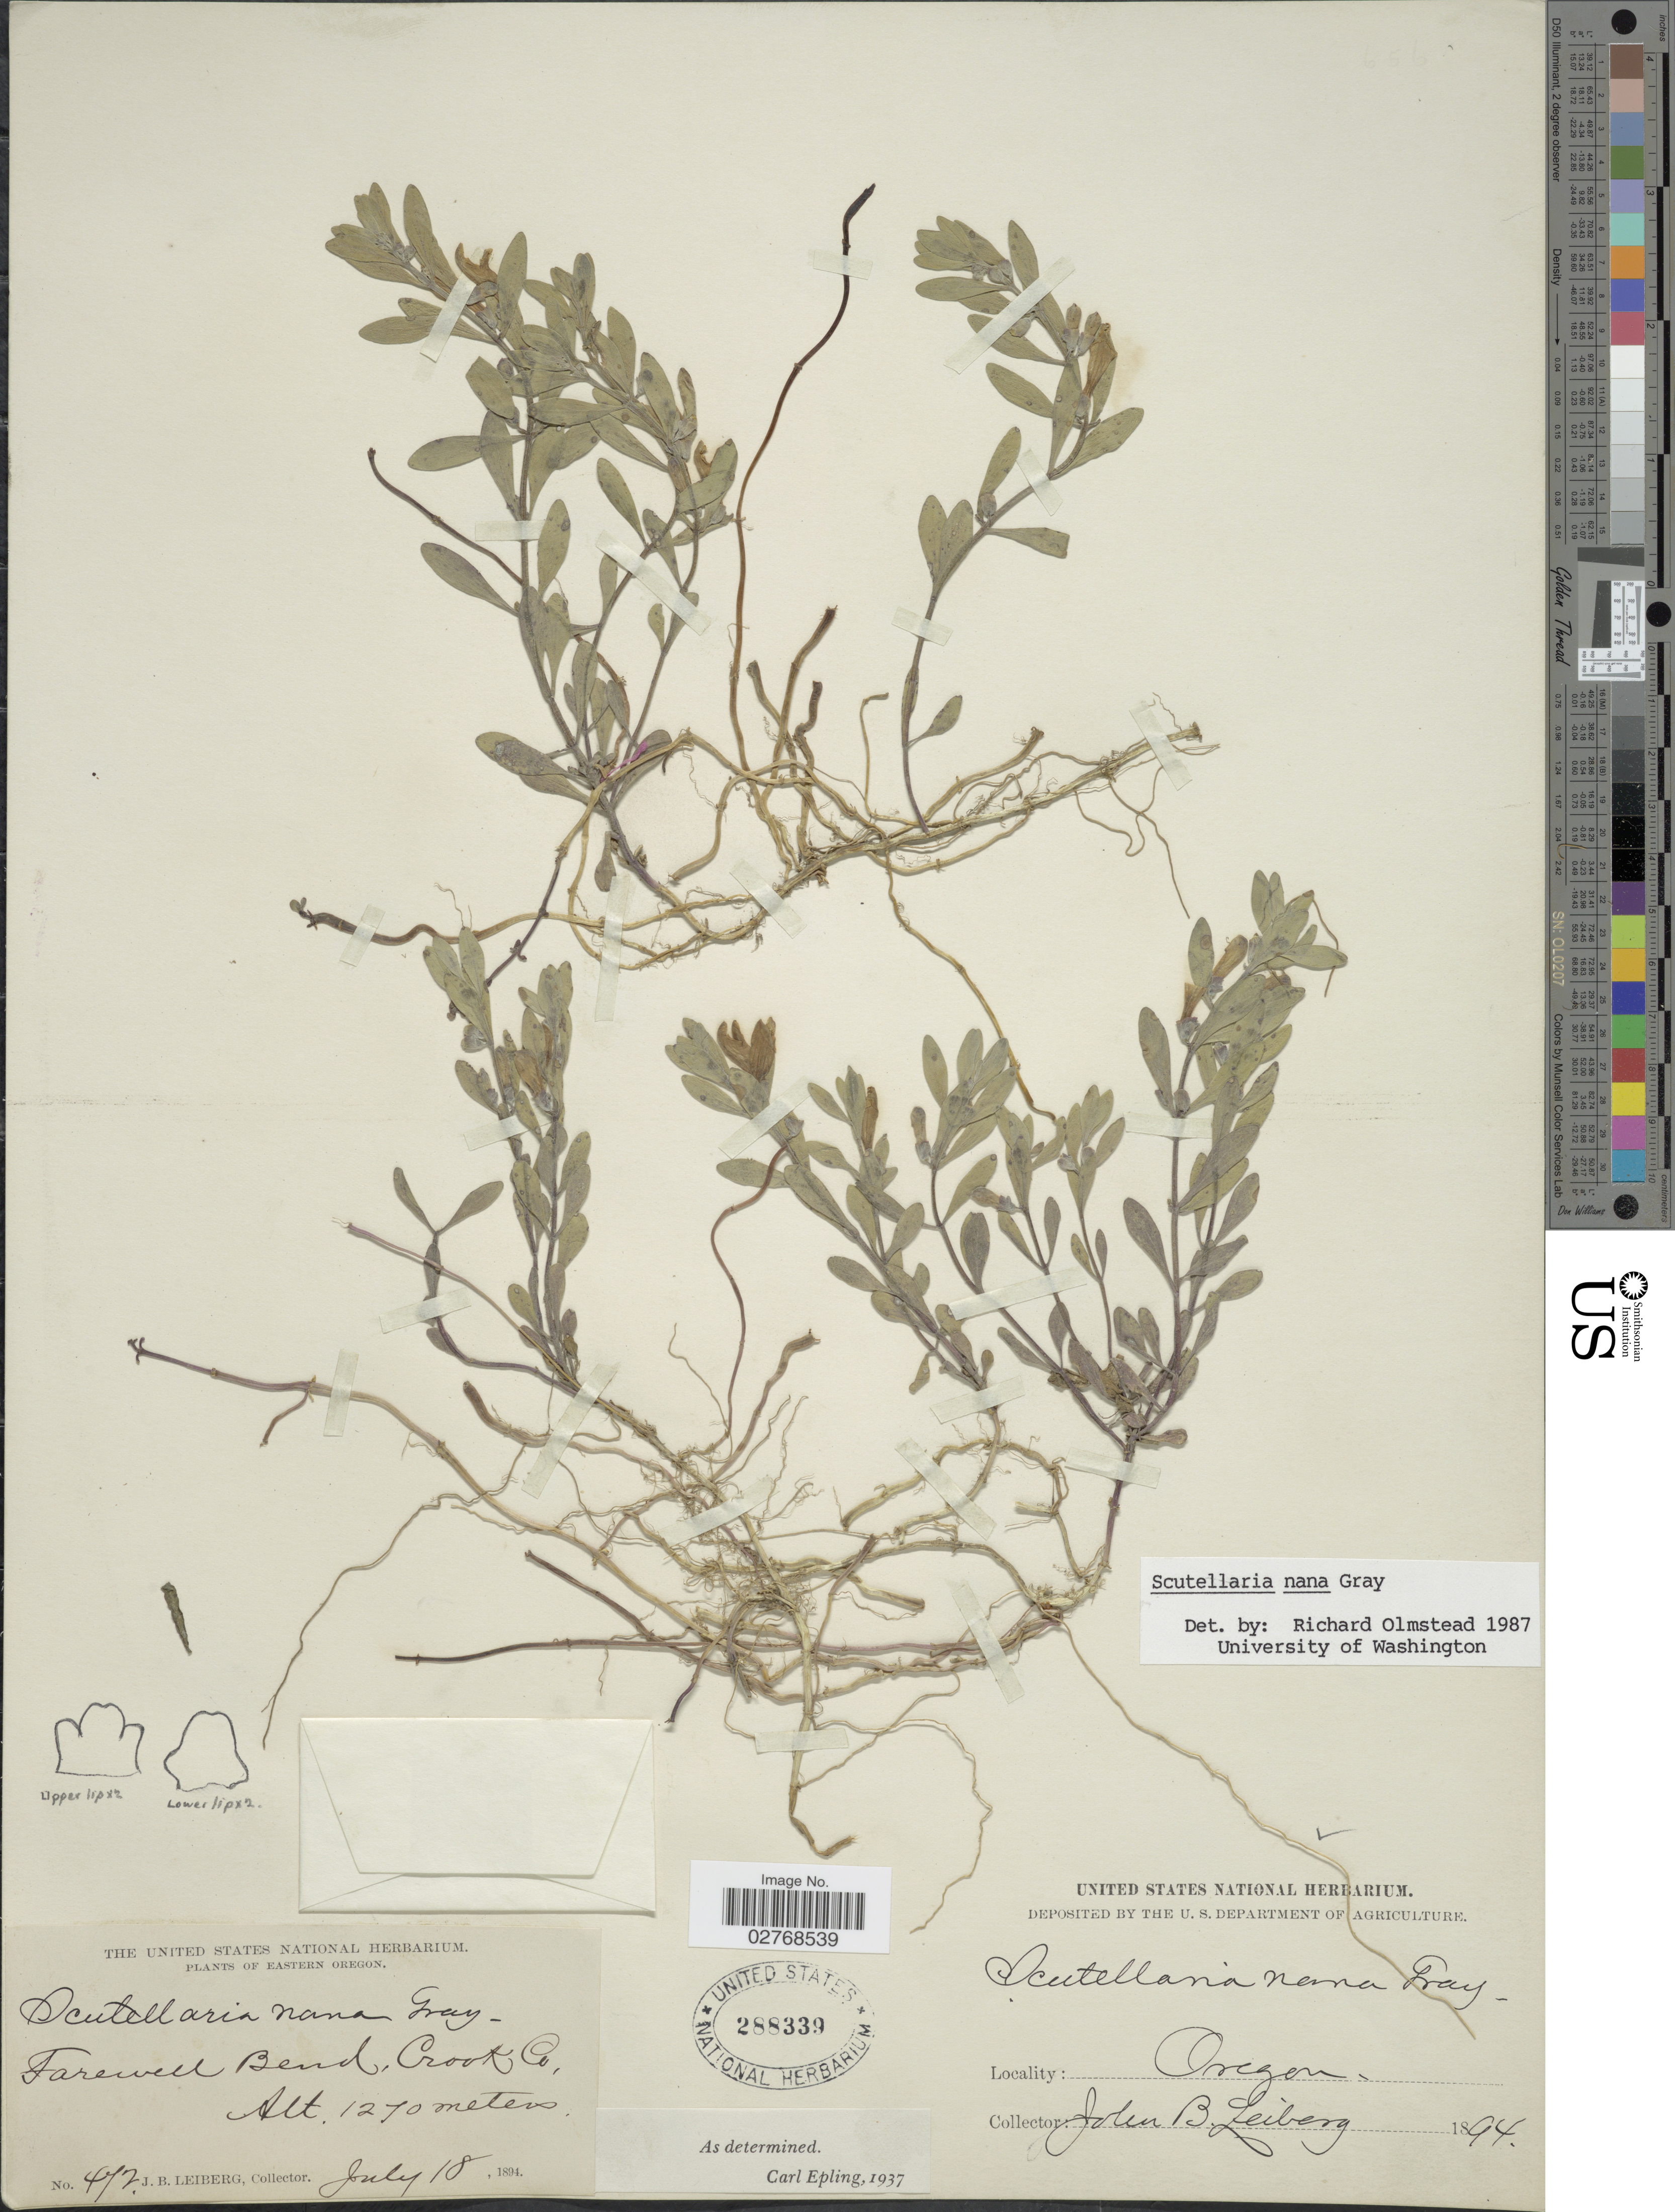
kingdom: Plantae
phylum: Tracheophyta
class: Magnoliopsida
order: Lamiales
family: Lamiaceae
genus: Scutellaria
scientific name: Scutellaria nana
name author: A. Gray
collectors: J. Leiberg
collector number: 472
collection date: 1894-07-18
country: United States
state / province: Oregon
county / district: Crook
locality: Eastern Oregon. Farewell Bend, Crook Co.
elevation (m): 1270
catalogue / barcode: US 288339